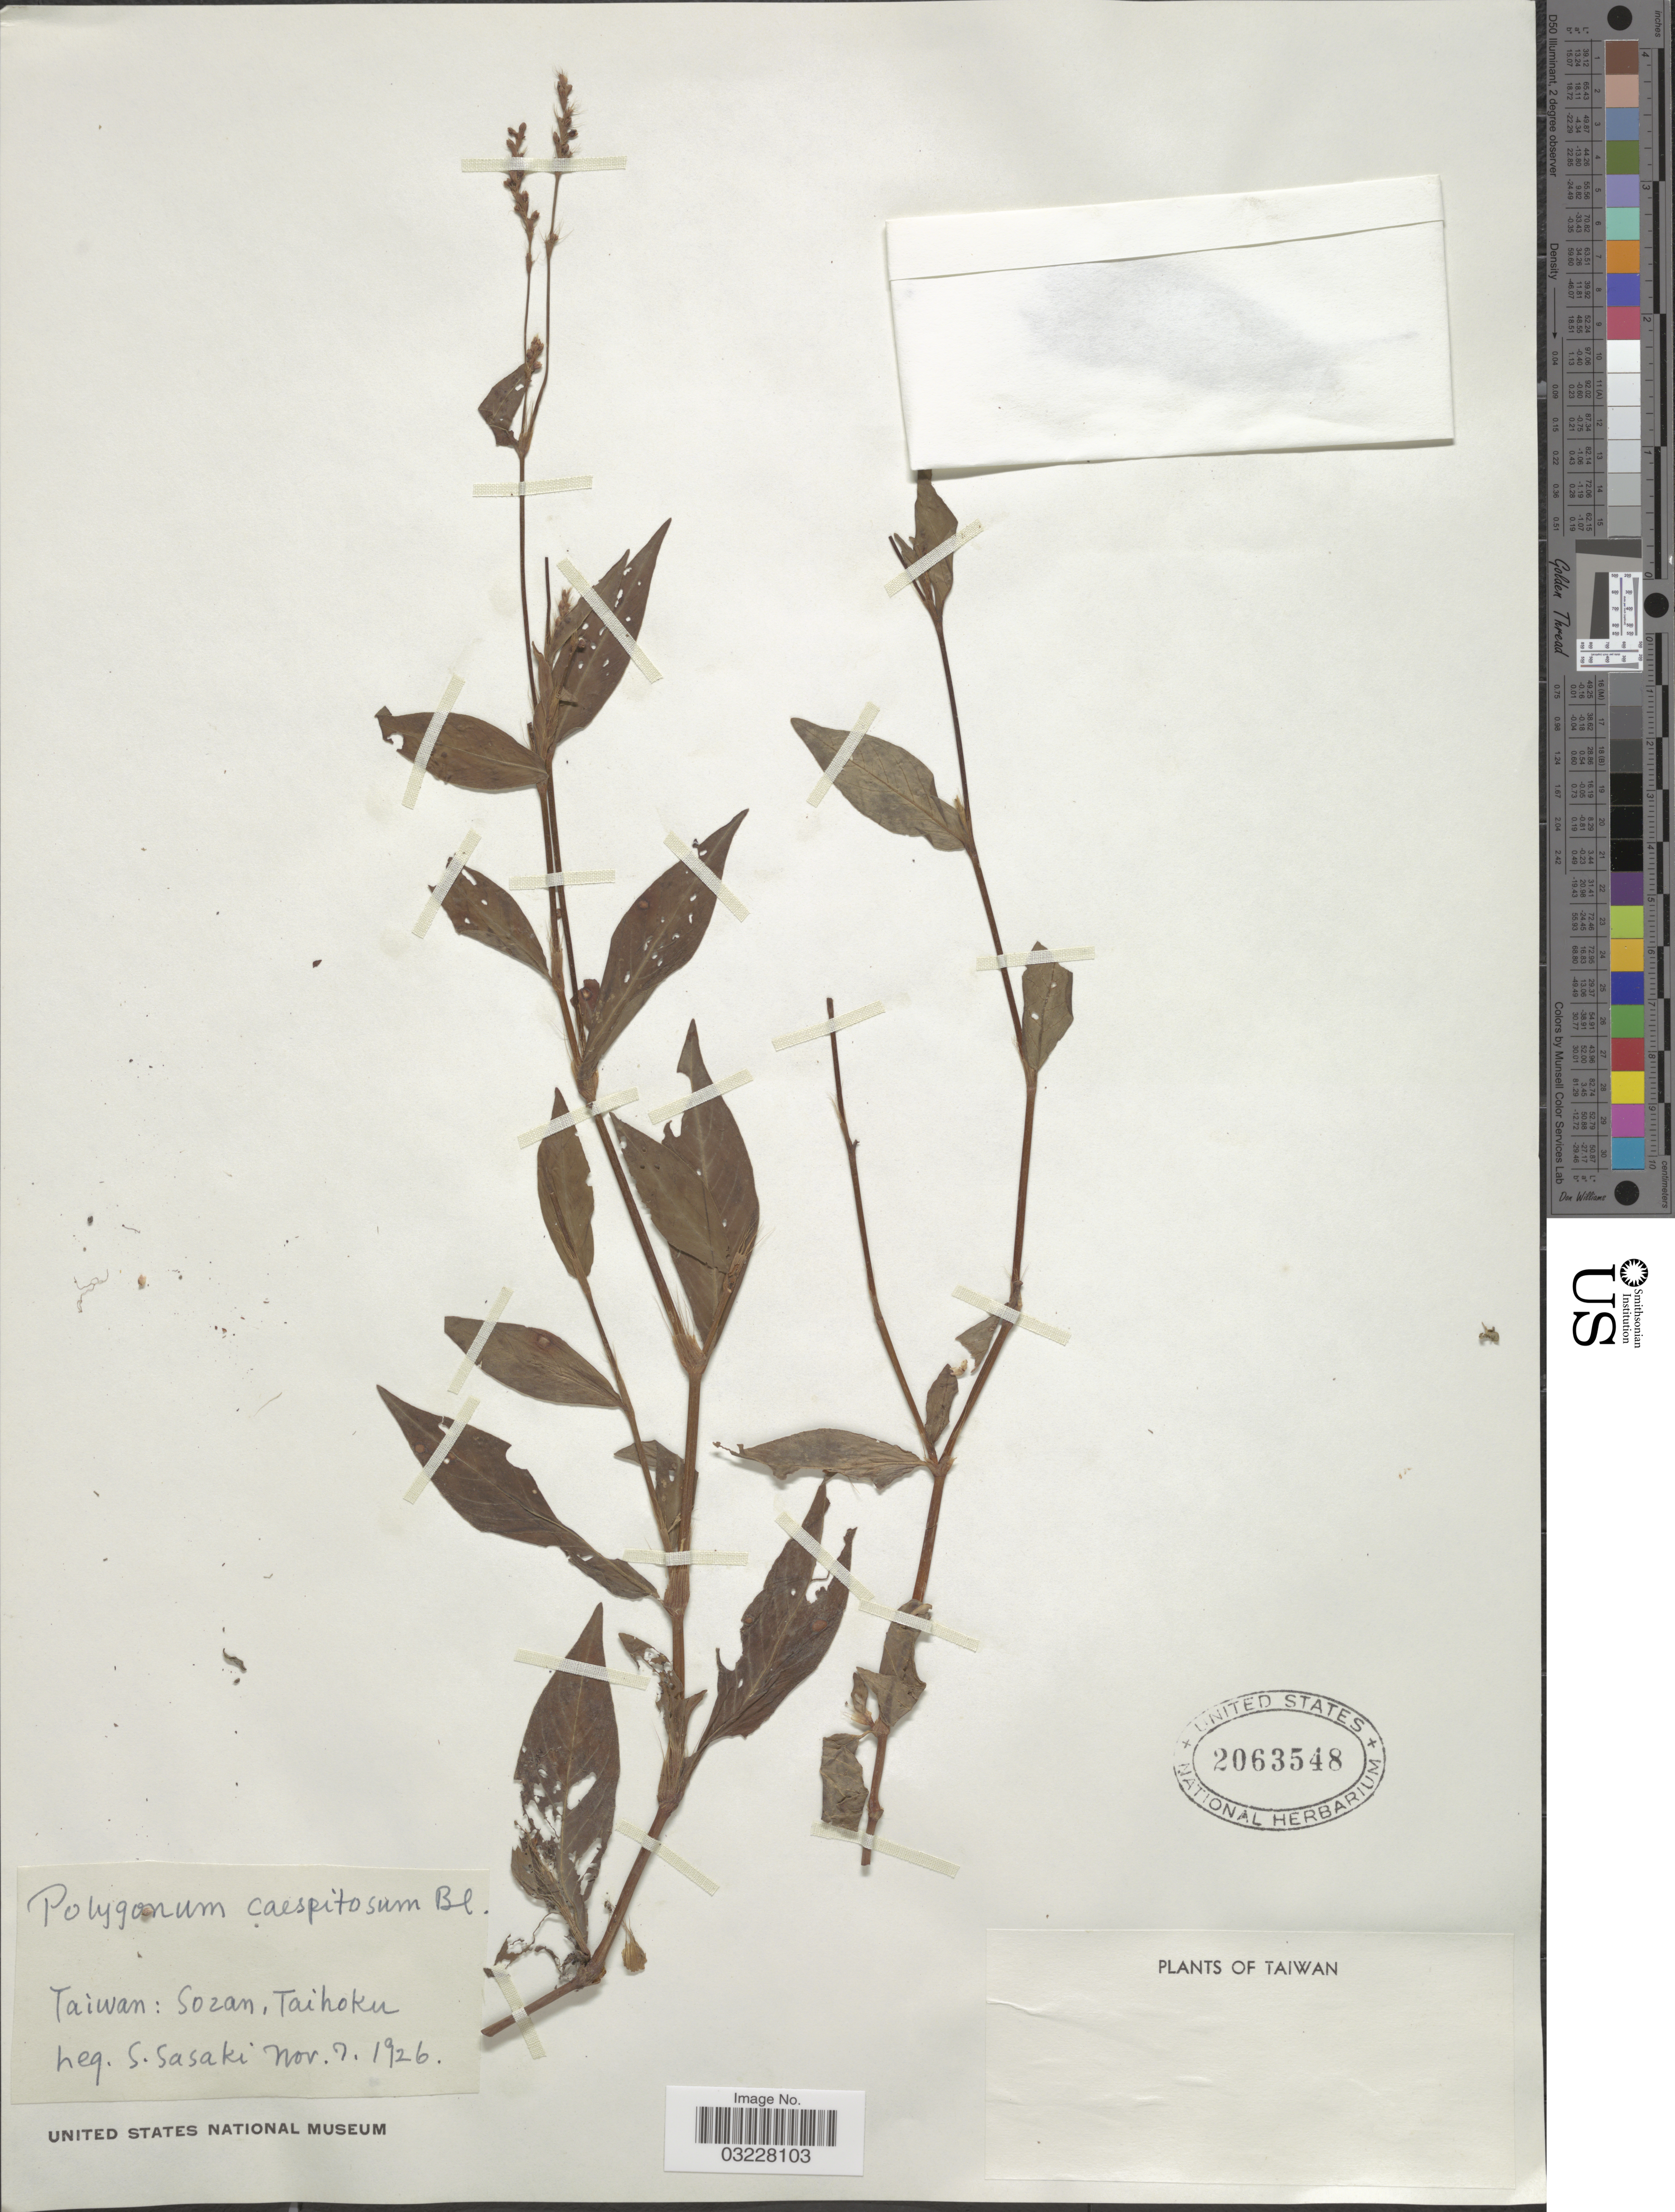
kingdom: Plantae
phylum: Tracheophyta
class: Magnoliopsida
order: Caryophyllales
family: Polygonaceae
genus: Polygonum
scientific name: Polygonum caespitosum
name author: Blume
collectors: S. Sasaki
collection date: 1926-11-07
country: Taiwan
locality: Sozan, Taihoku.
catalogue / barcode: US 2063548